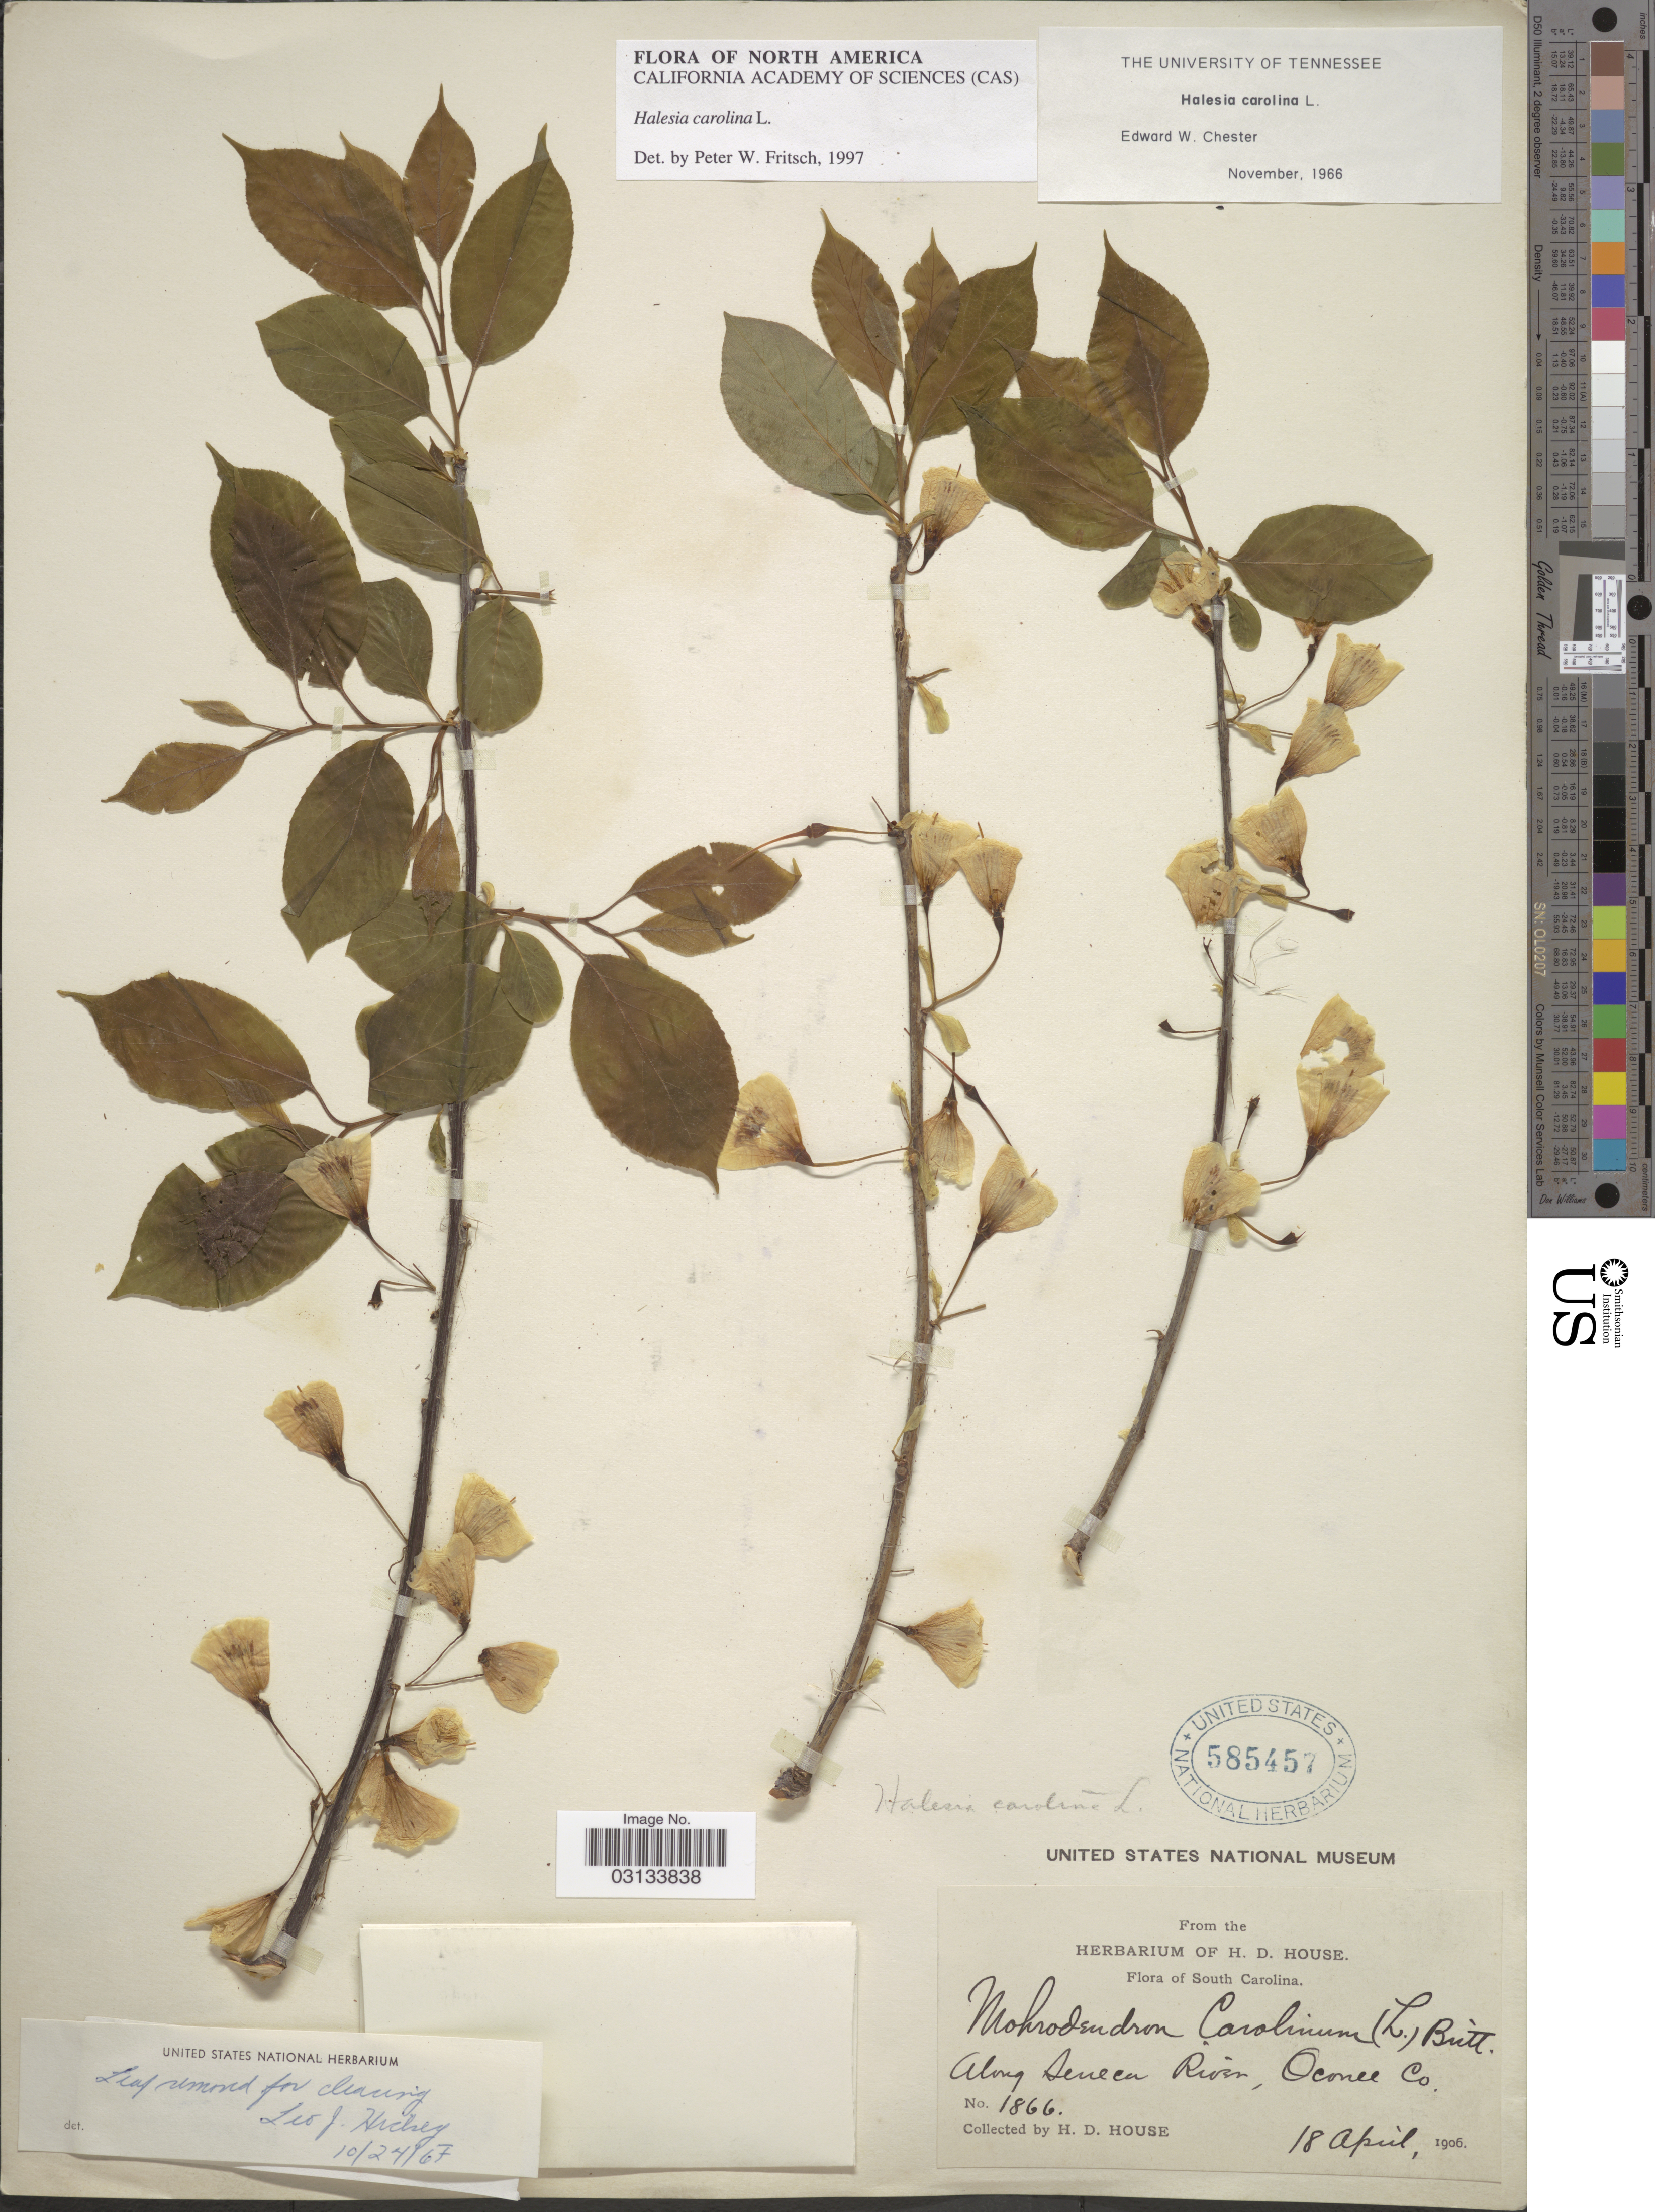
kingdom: Plantae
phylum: Tracheophyta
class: Magnoliopsida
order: Ericales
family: Styracaceae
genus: Halesia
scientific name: Halesia carolina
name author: L.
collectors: H. D. House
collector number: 1866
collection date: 1906-04-18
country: United States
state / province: South Carolina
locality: Along Seneca River, Oconee Co.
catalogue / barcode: US 585457